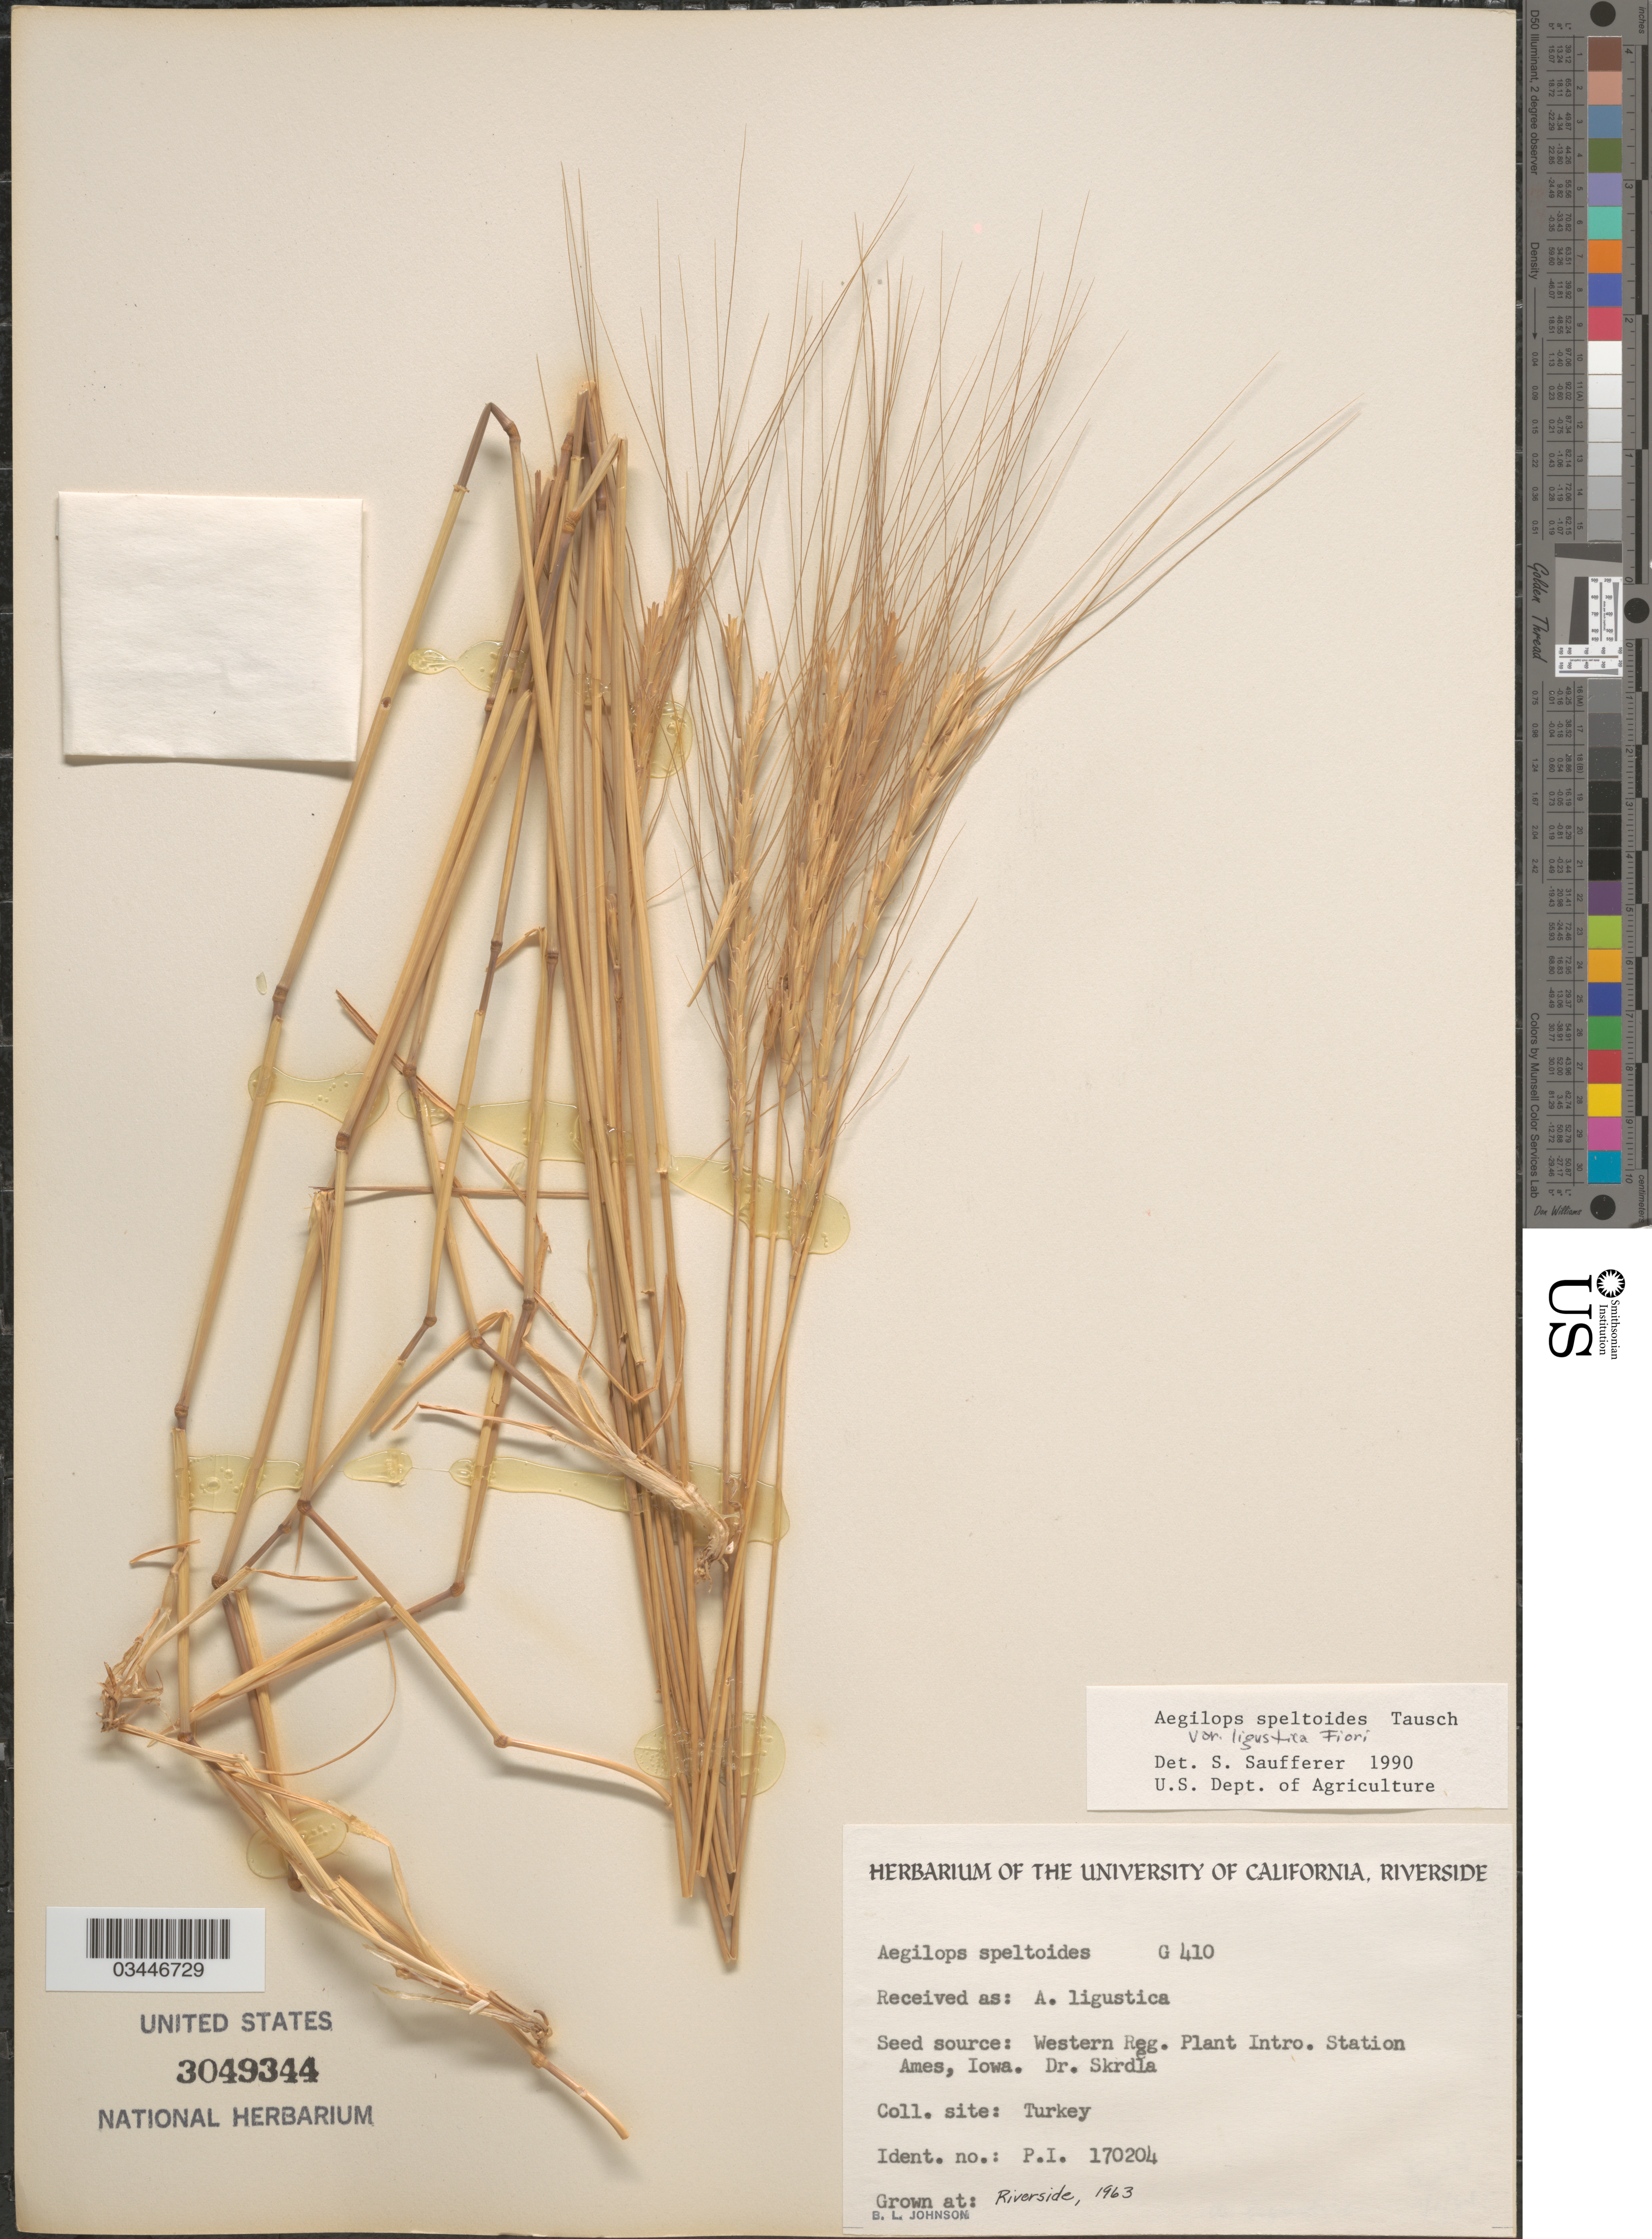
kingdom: Plantae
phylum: Tracheophyta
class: Liliopsida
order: Poales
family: Poaceae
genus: Aegilops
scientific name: Aegilops speltoides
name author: Tausch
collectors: B. Johnson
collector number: G410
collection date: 1963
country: United States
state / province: California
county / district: Riverside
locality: Riverside.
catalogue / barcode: US 3049344